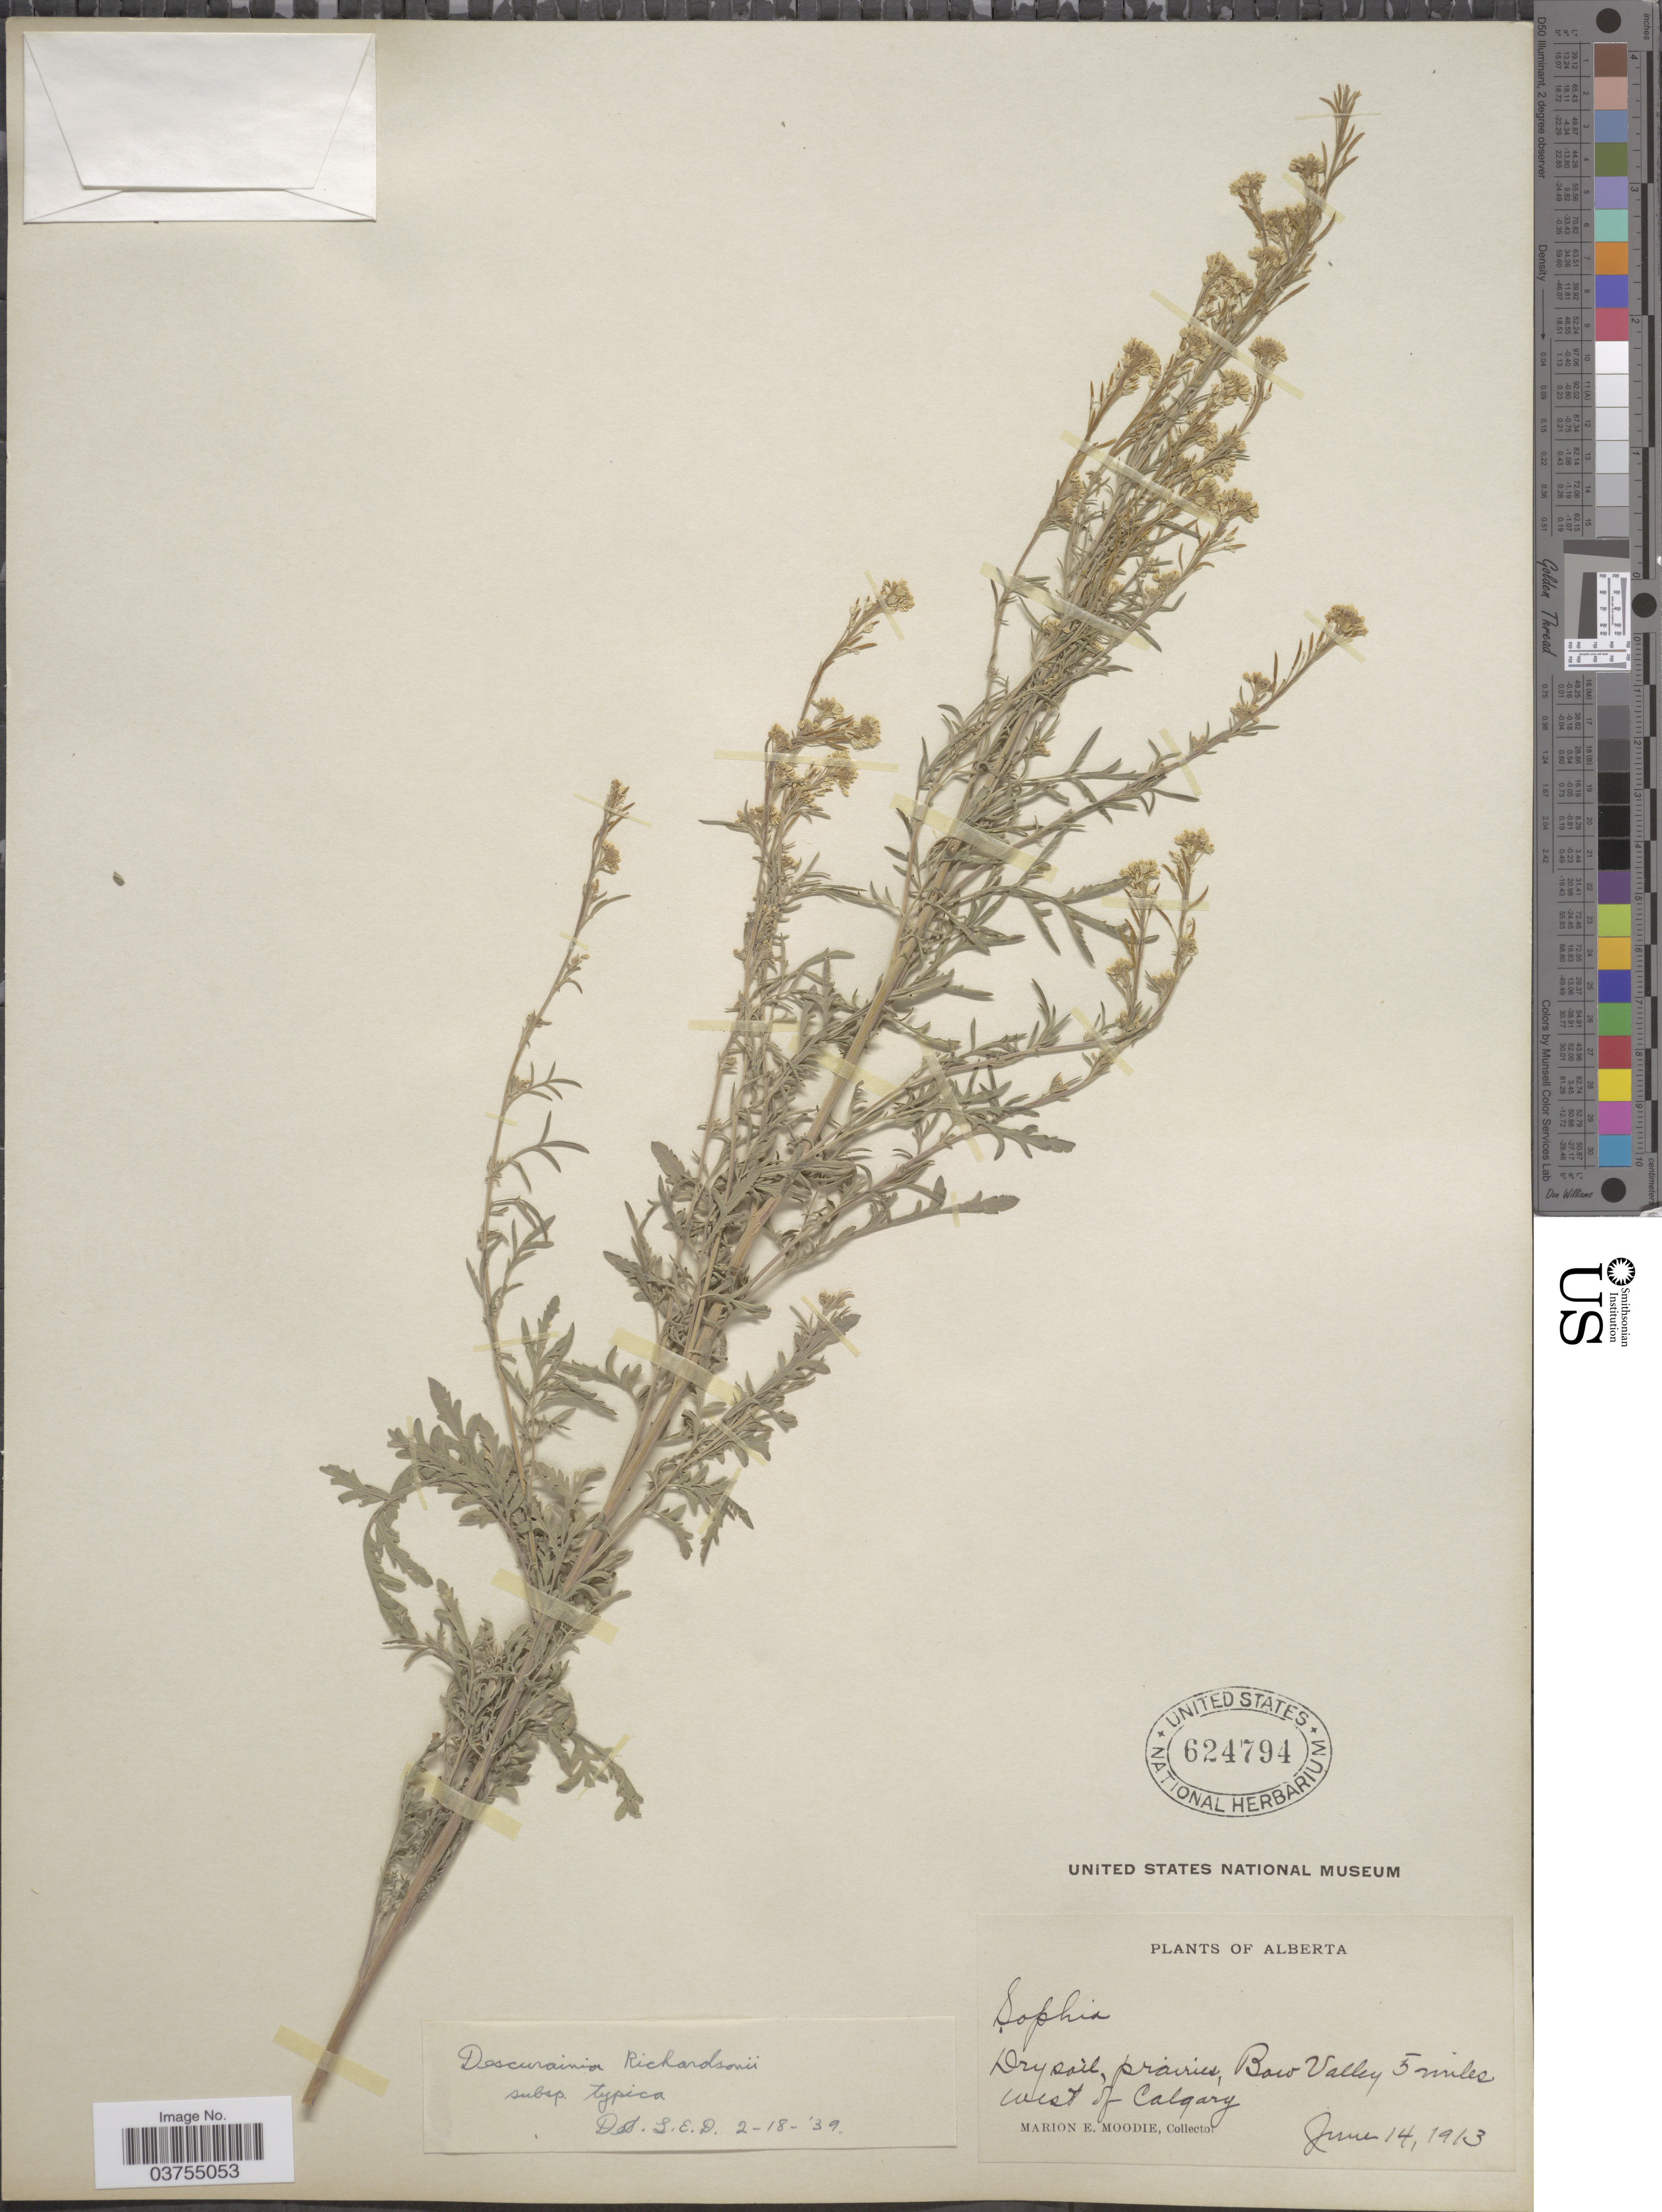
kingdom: Plantae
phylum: Tracheophyta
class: Magnoliopsida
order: Brassicales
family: Brassicaceae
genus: Descurainia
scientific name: Descurainia richardsonii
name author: (C.A. Mey.) O.E. Schulz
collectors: M. E. Moodie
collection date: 1913-06-14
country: Canada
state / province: Alberta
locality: Dry soil, prairies, Baro Valley 5 miles west of Calgary.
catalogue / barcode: US 624794